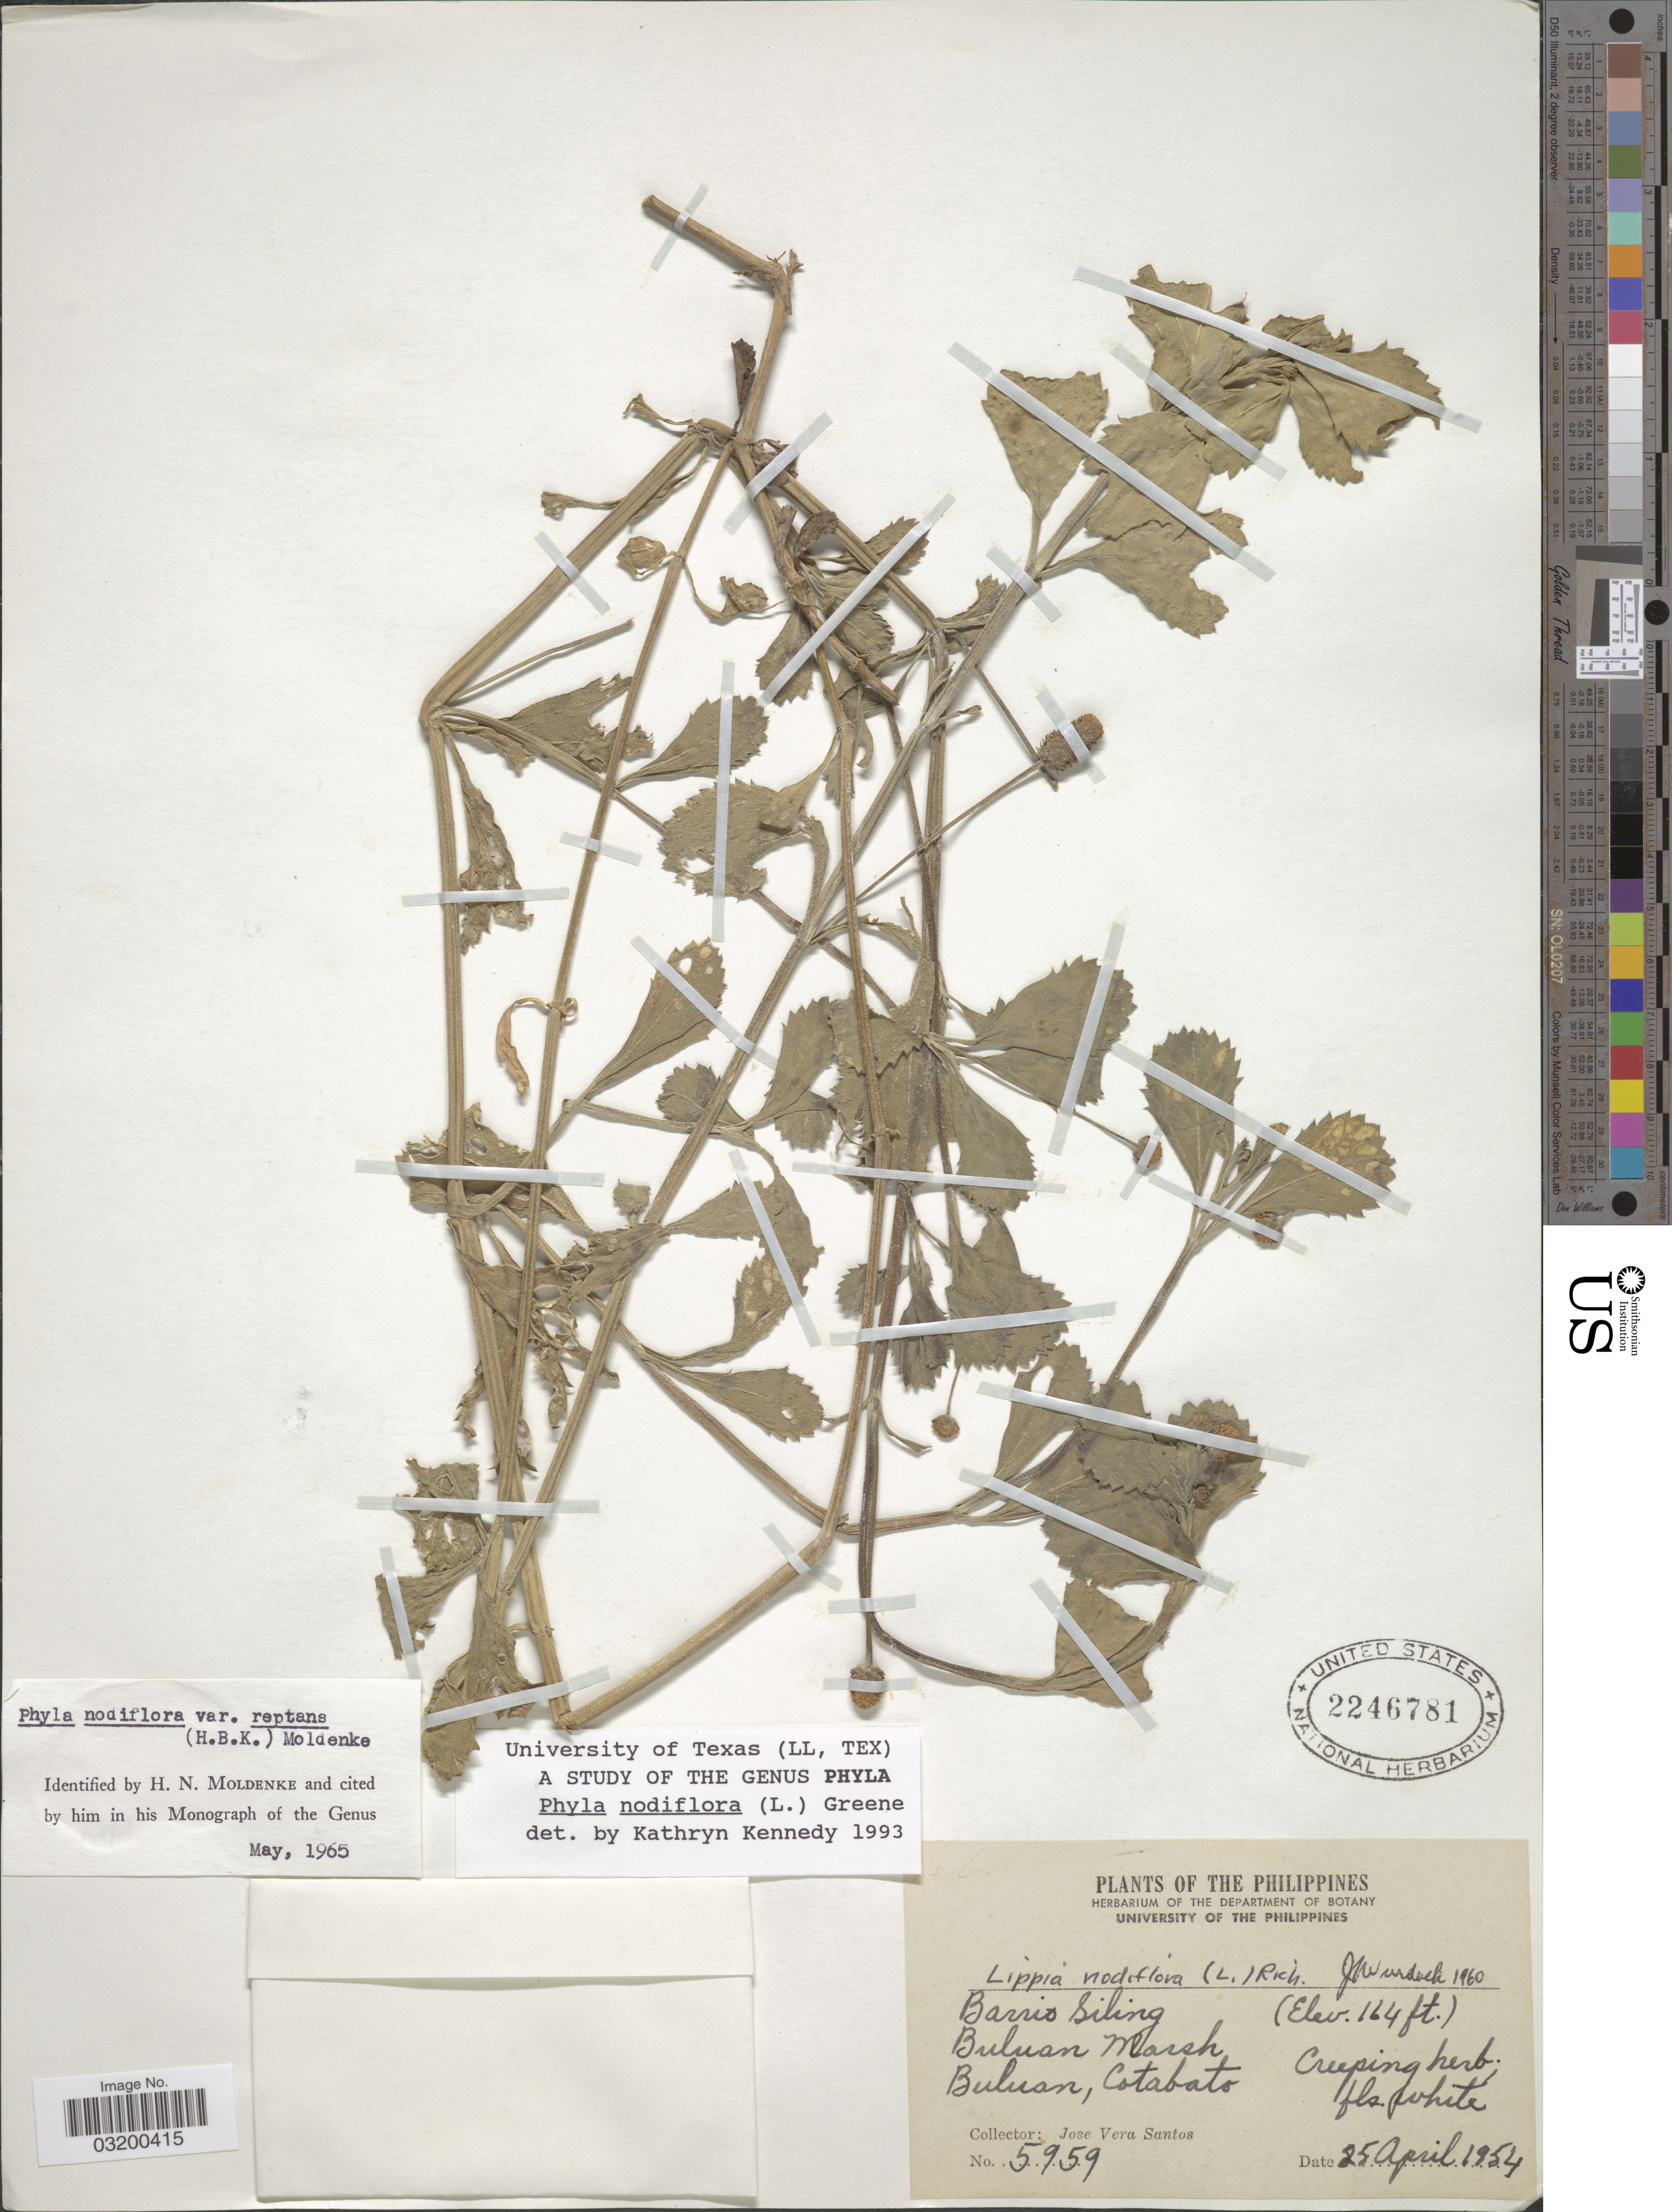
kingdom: Plantae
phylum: Tracheophyta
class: Magnoliopsida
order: Lamiales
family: Verbenaceae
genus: Phyla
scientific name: Phyla nodiflora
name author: (L.) Greene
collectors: J. Vera Santos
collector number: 5959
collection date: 1954-04-25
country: Philippines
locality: Barrio Siling. Buluan Marsh. Buluan, Cotabato.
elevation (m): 50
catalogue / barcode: US 2246781